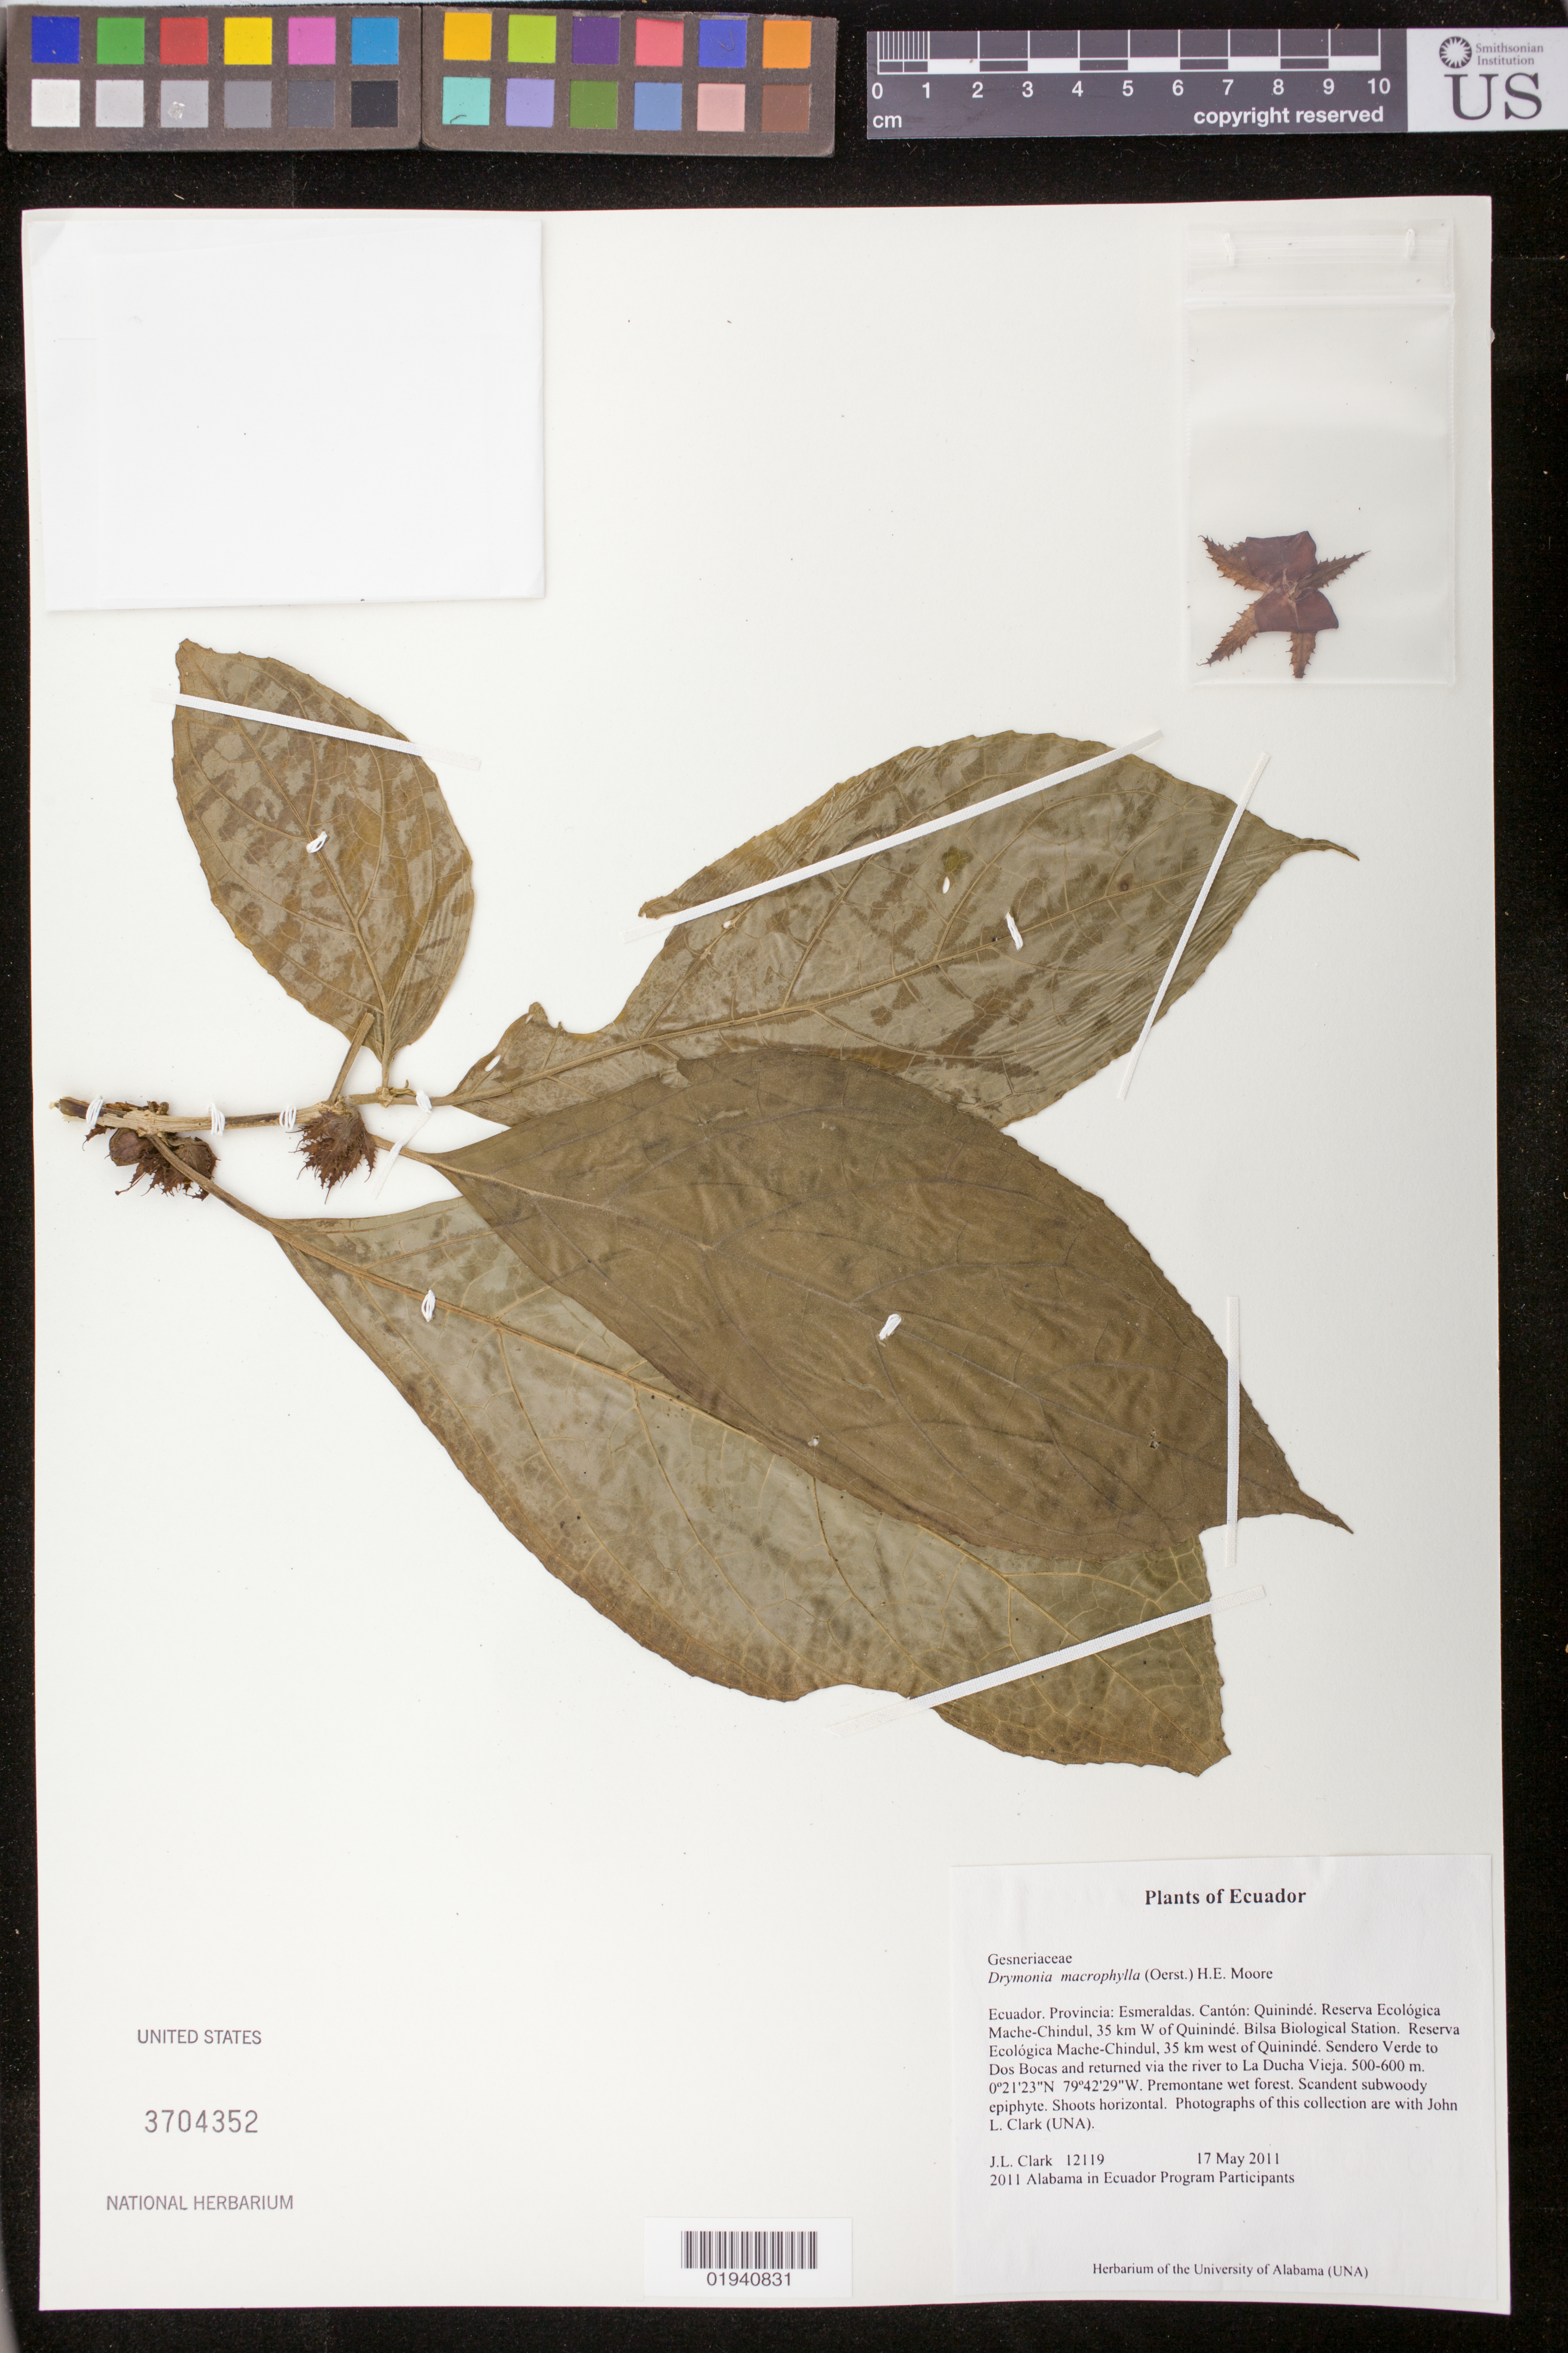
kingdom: Plantae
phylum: Tracheophyta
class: Magnoliopsida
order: Lamiales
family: Gesneriaceae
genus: Drymonia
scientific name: Drymonia macrophylla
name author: (Oerst.) H.E. Moore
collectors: J. L. Clark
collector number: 12119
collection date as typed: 17 May 2011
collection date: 2011-05-17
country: Ecuador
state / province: Esmeraldas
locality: Canton: Quininde, Reserva Ecologica Mache-Chindul, 35 km W of Quininde. Bilsa Biological Station. Sendero Verde to Dos Bocas and returned via the river to La Ducha Vieja.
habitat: Premontane wet forest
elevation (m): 500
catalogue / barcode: US 3704352